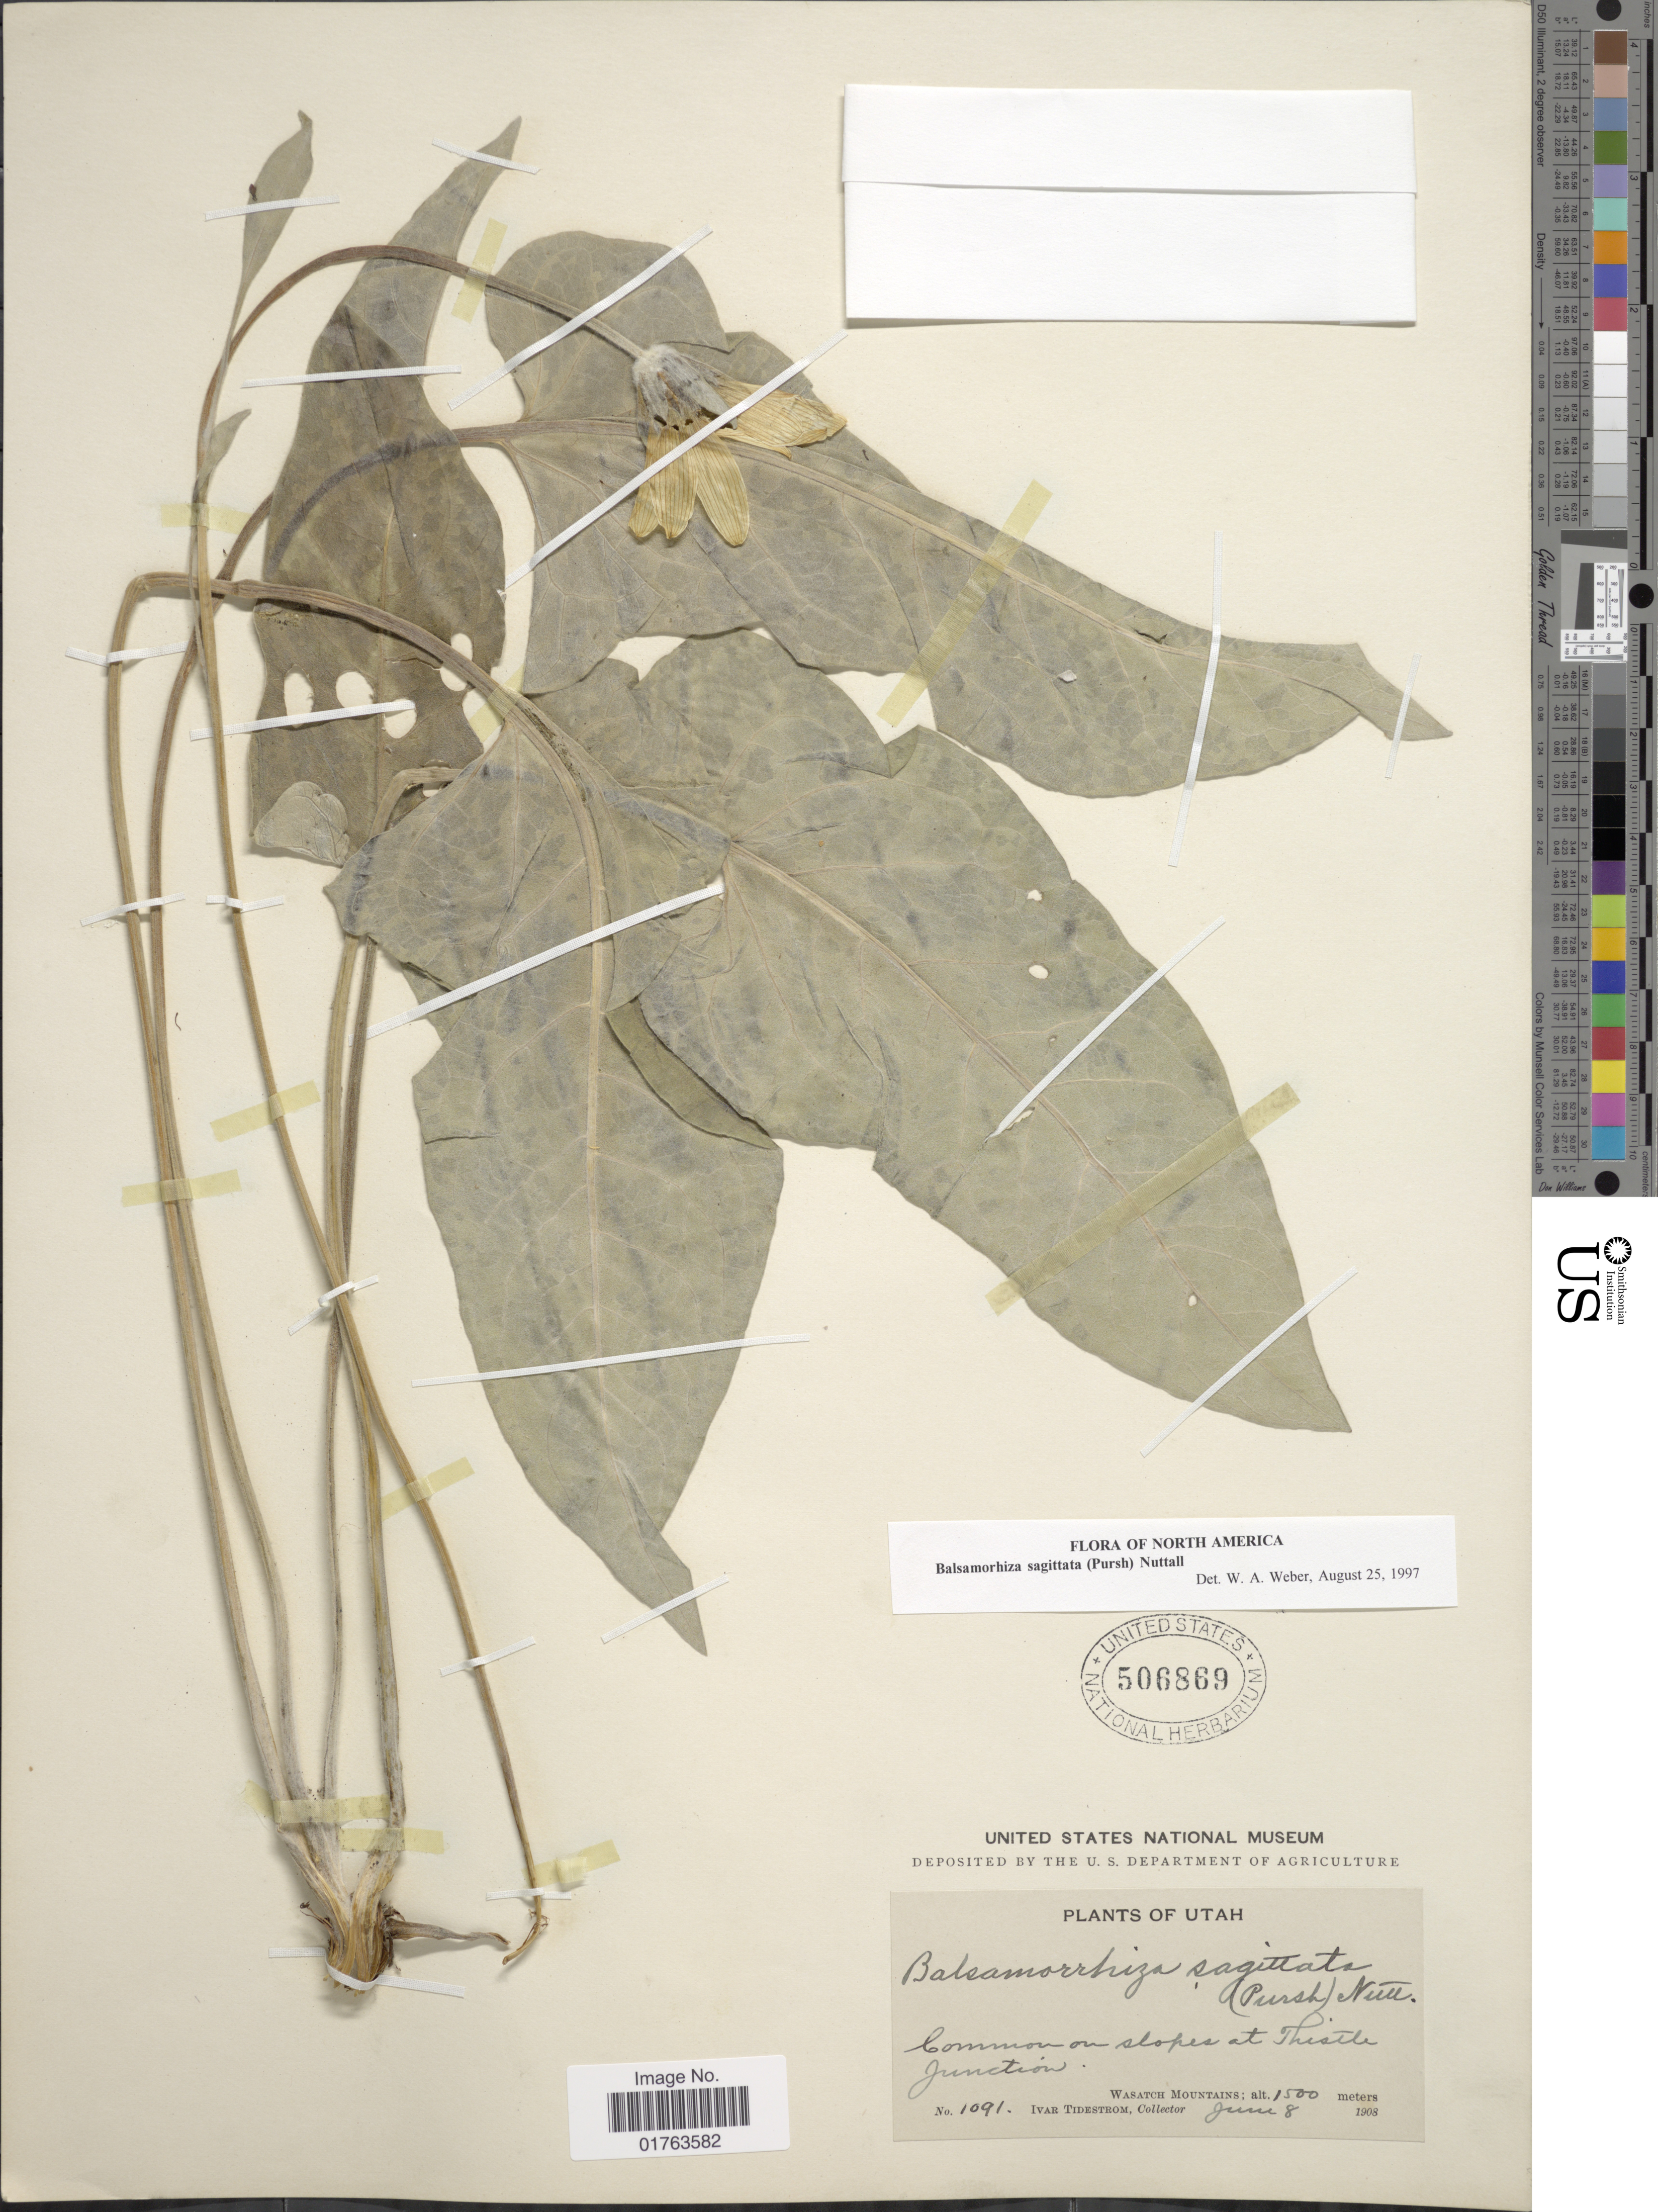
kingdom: Plantae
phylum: Tracheophyta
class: Magnoliopsida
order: Asterales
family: Asteraceae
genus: Balsamorhiza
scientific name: Balsamorhiza sagittata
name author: (Pursh) Nutt.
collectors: I. F. Tidestrom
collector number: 1091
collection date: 1908-06-08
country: United States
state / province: Utah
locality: Common on slopes at Thistle Junction, Wasatch Mountains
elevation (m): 1500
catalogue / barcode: US 506869